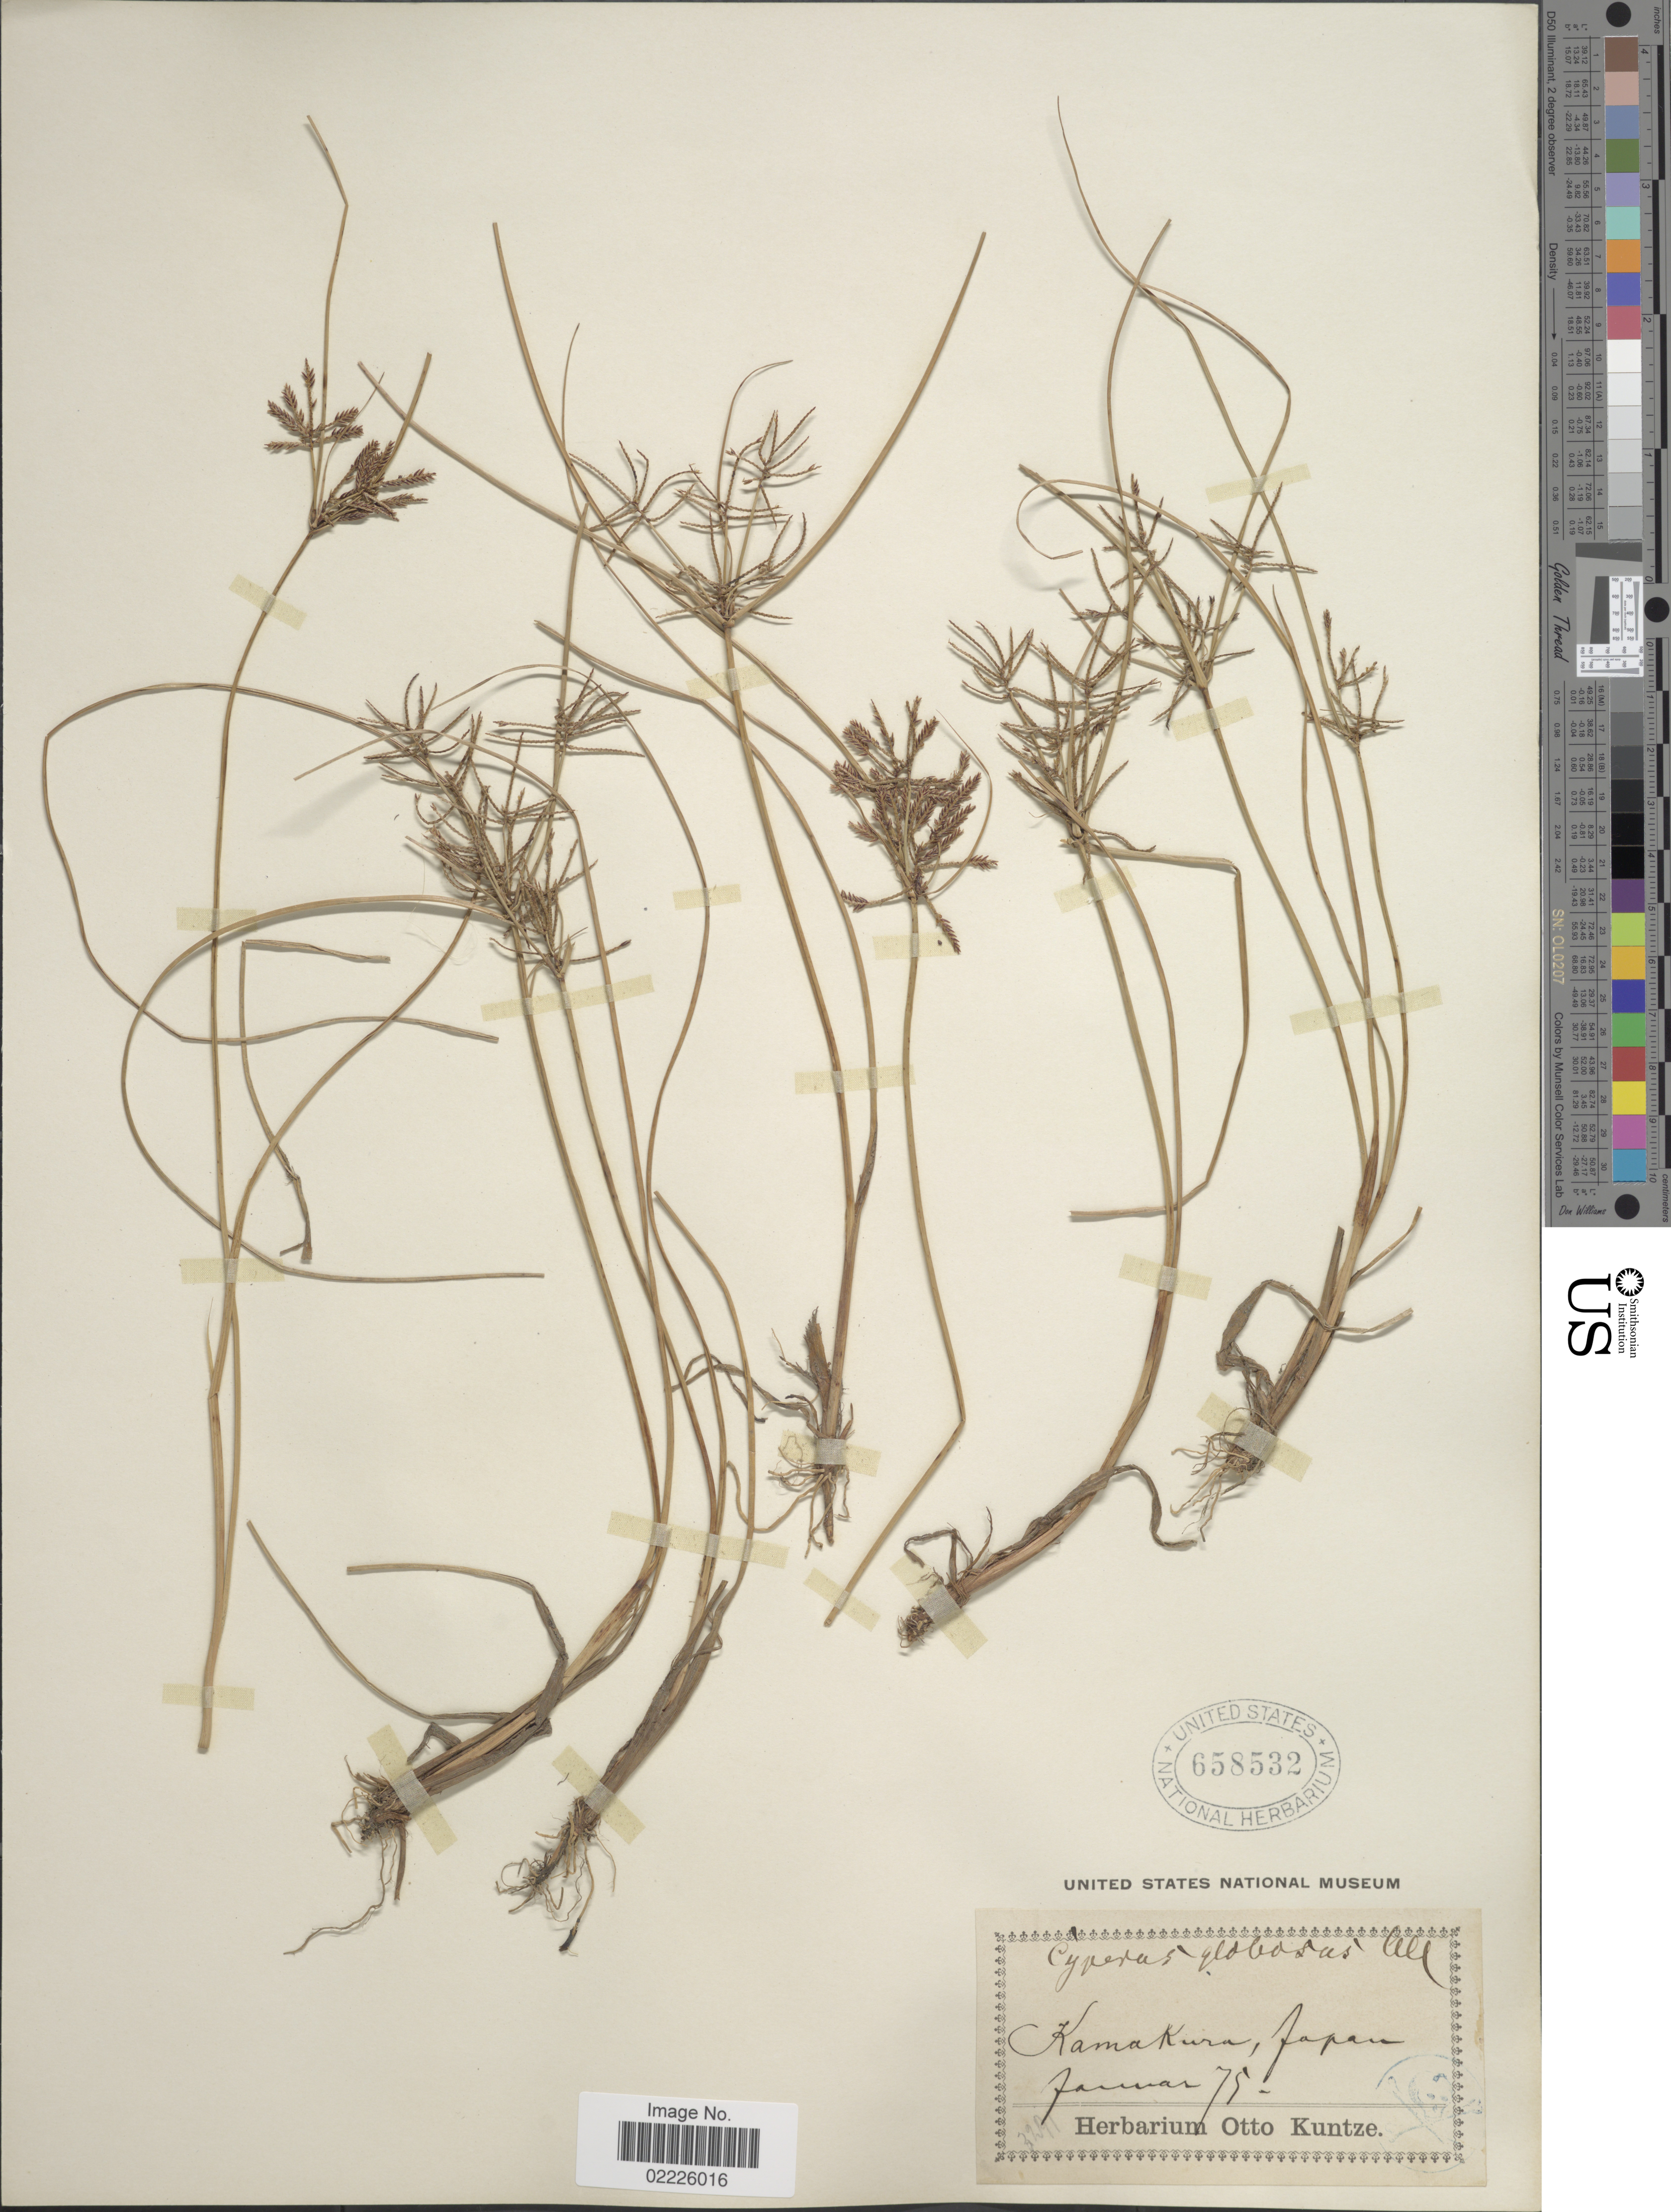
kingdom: Plantae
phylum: Tracheophyta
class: Liliopsida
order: Poales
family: Cyperaceae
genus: Cyperus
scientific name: Cyperus flavidus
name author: Retz.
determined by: Strong, Mark T., (BOT), Smithsonian Institution - National Museum of Natural History (UNITED STATES)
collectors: ex herb. Otto Kuntze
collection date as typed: Transcribed d/m/y: /1/75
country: Japan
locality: Kamakura, Japan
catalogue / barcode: US 658532